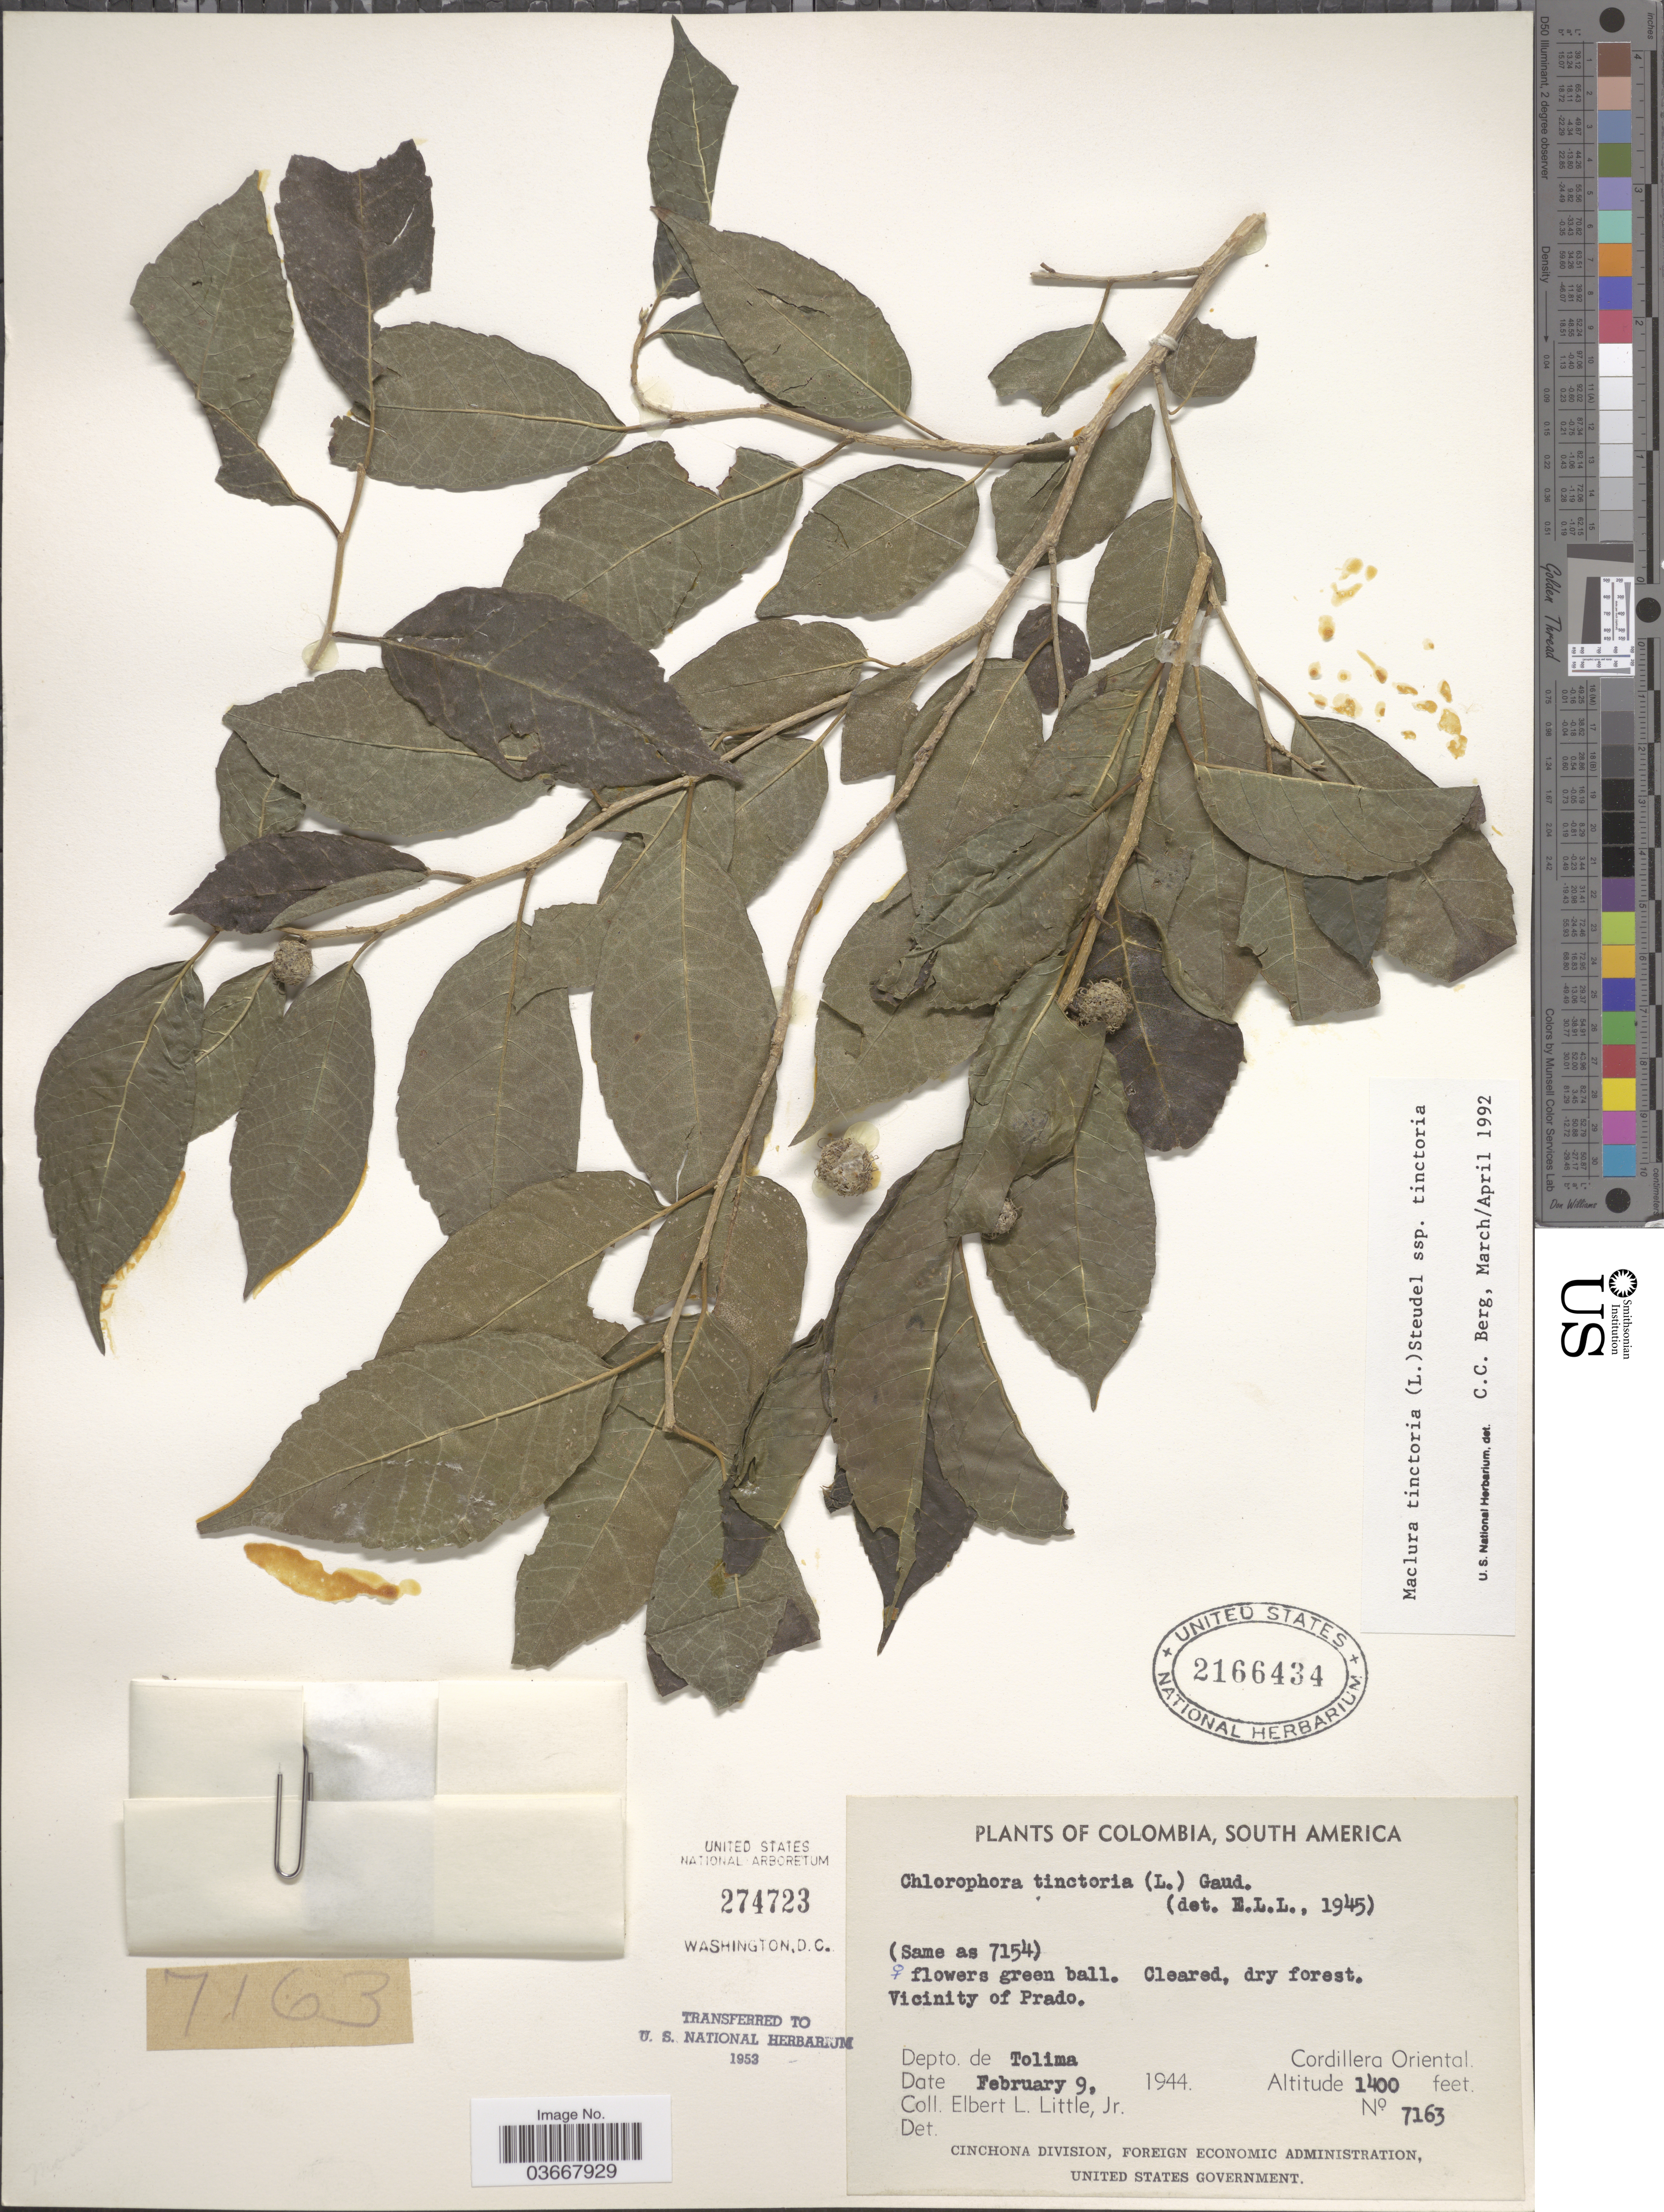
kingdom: Plantae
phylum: Tracheophyta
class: Magnoliopsida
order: Rosales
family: Moraceae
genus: Maclura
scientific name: Maclura tinctoria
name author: (L.) D. Don ex Steud.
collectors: E. L. Little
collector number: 7163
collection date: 1944-02-09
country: Colombia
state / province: Tolima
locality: Vicinity of Prado. Depto. de Tolima. Cordillera Oriental.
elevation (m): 427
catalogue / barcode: US 2166434